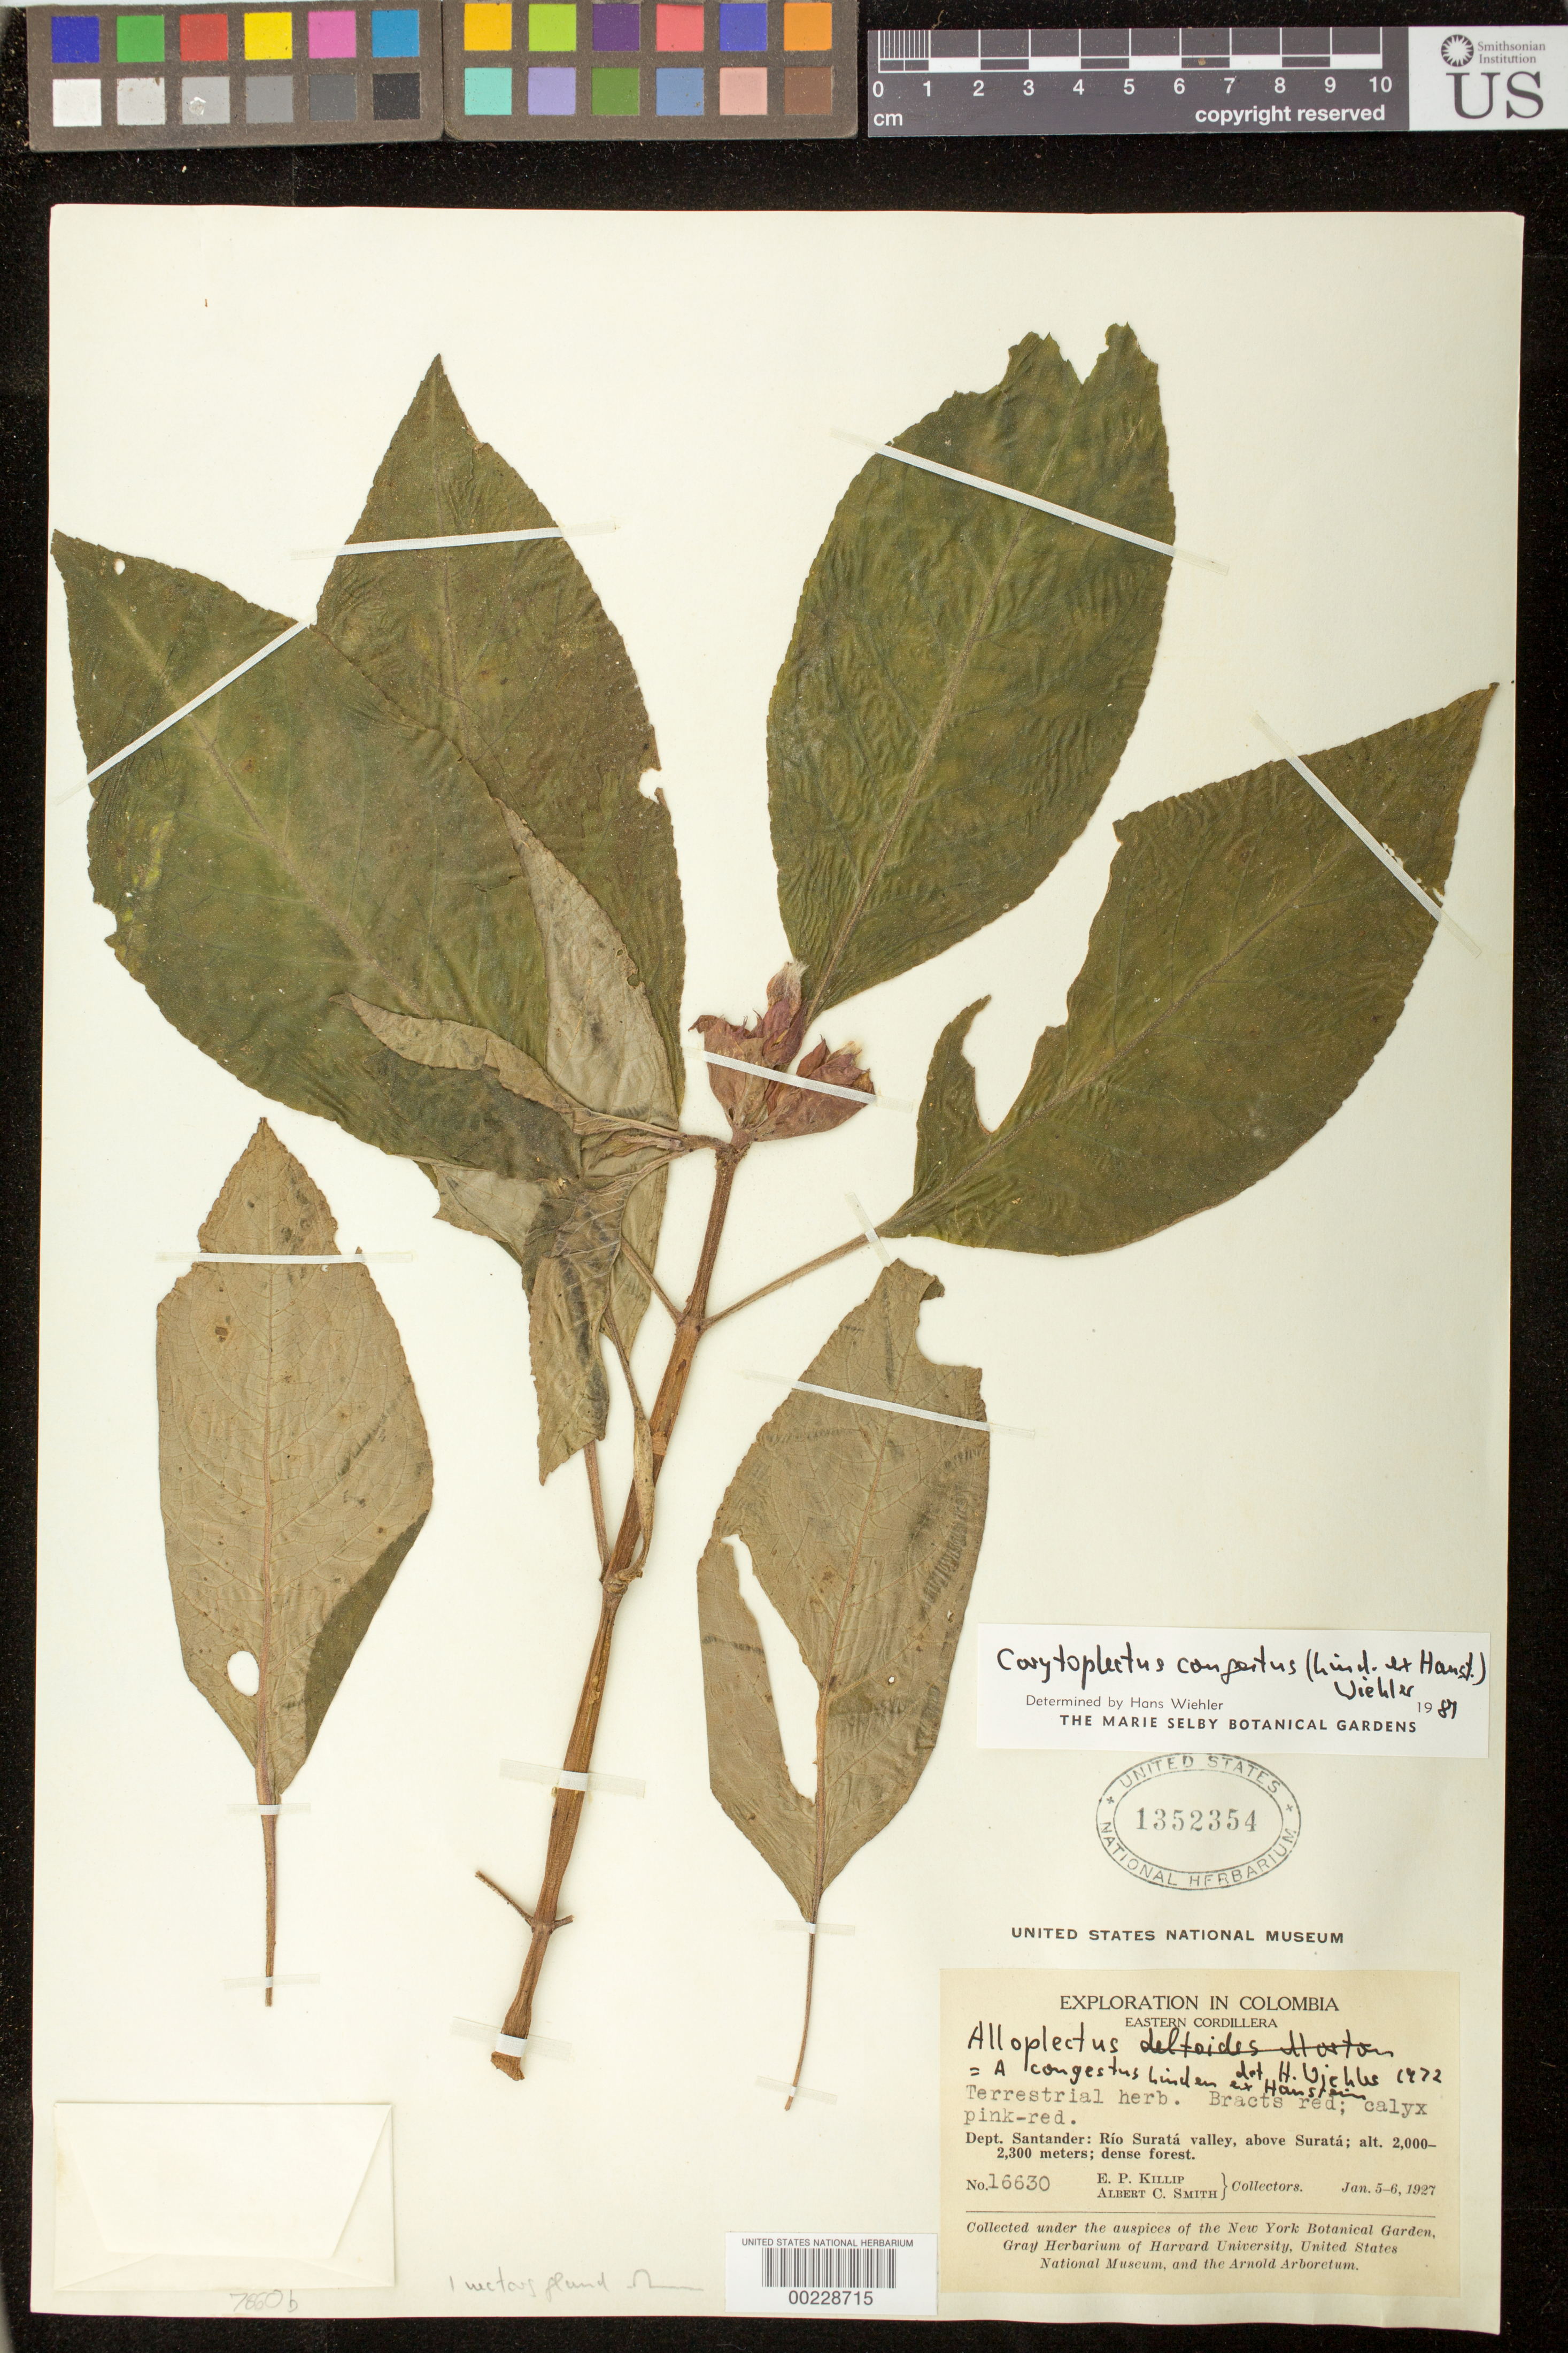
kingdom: Plantae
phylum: Tracheophyta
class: Magnoliopsida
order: Lamiales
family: Gesneriaceae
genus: Corytoplectus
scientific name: Corytoplectus congestus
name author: (Linden ex Hanst.) Wiehler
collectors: E. P. Killip & A. C. Smith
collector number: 16630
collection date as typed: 5-6 Jan 1927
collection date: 1927-01-05/1927-01-06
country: Colombia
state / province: Santander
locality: Eastern Cordillera, Rio Surata valley, above Surata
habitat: Dense forest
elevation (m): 2000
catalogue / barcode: US 1352354